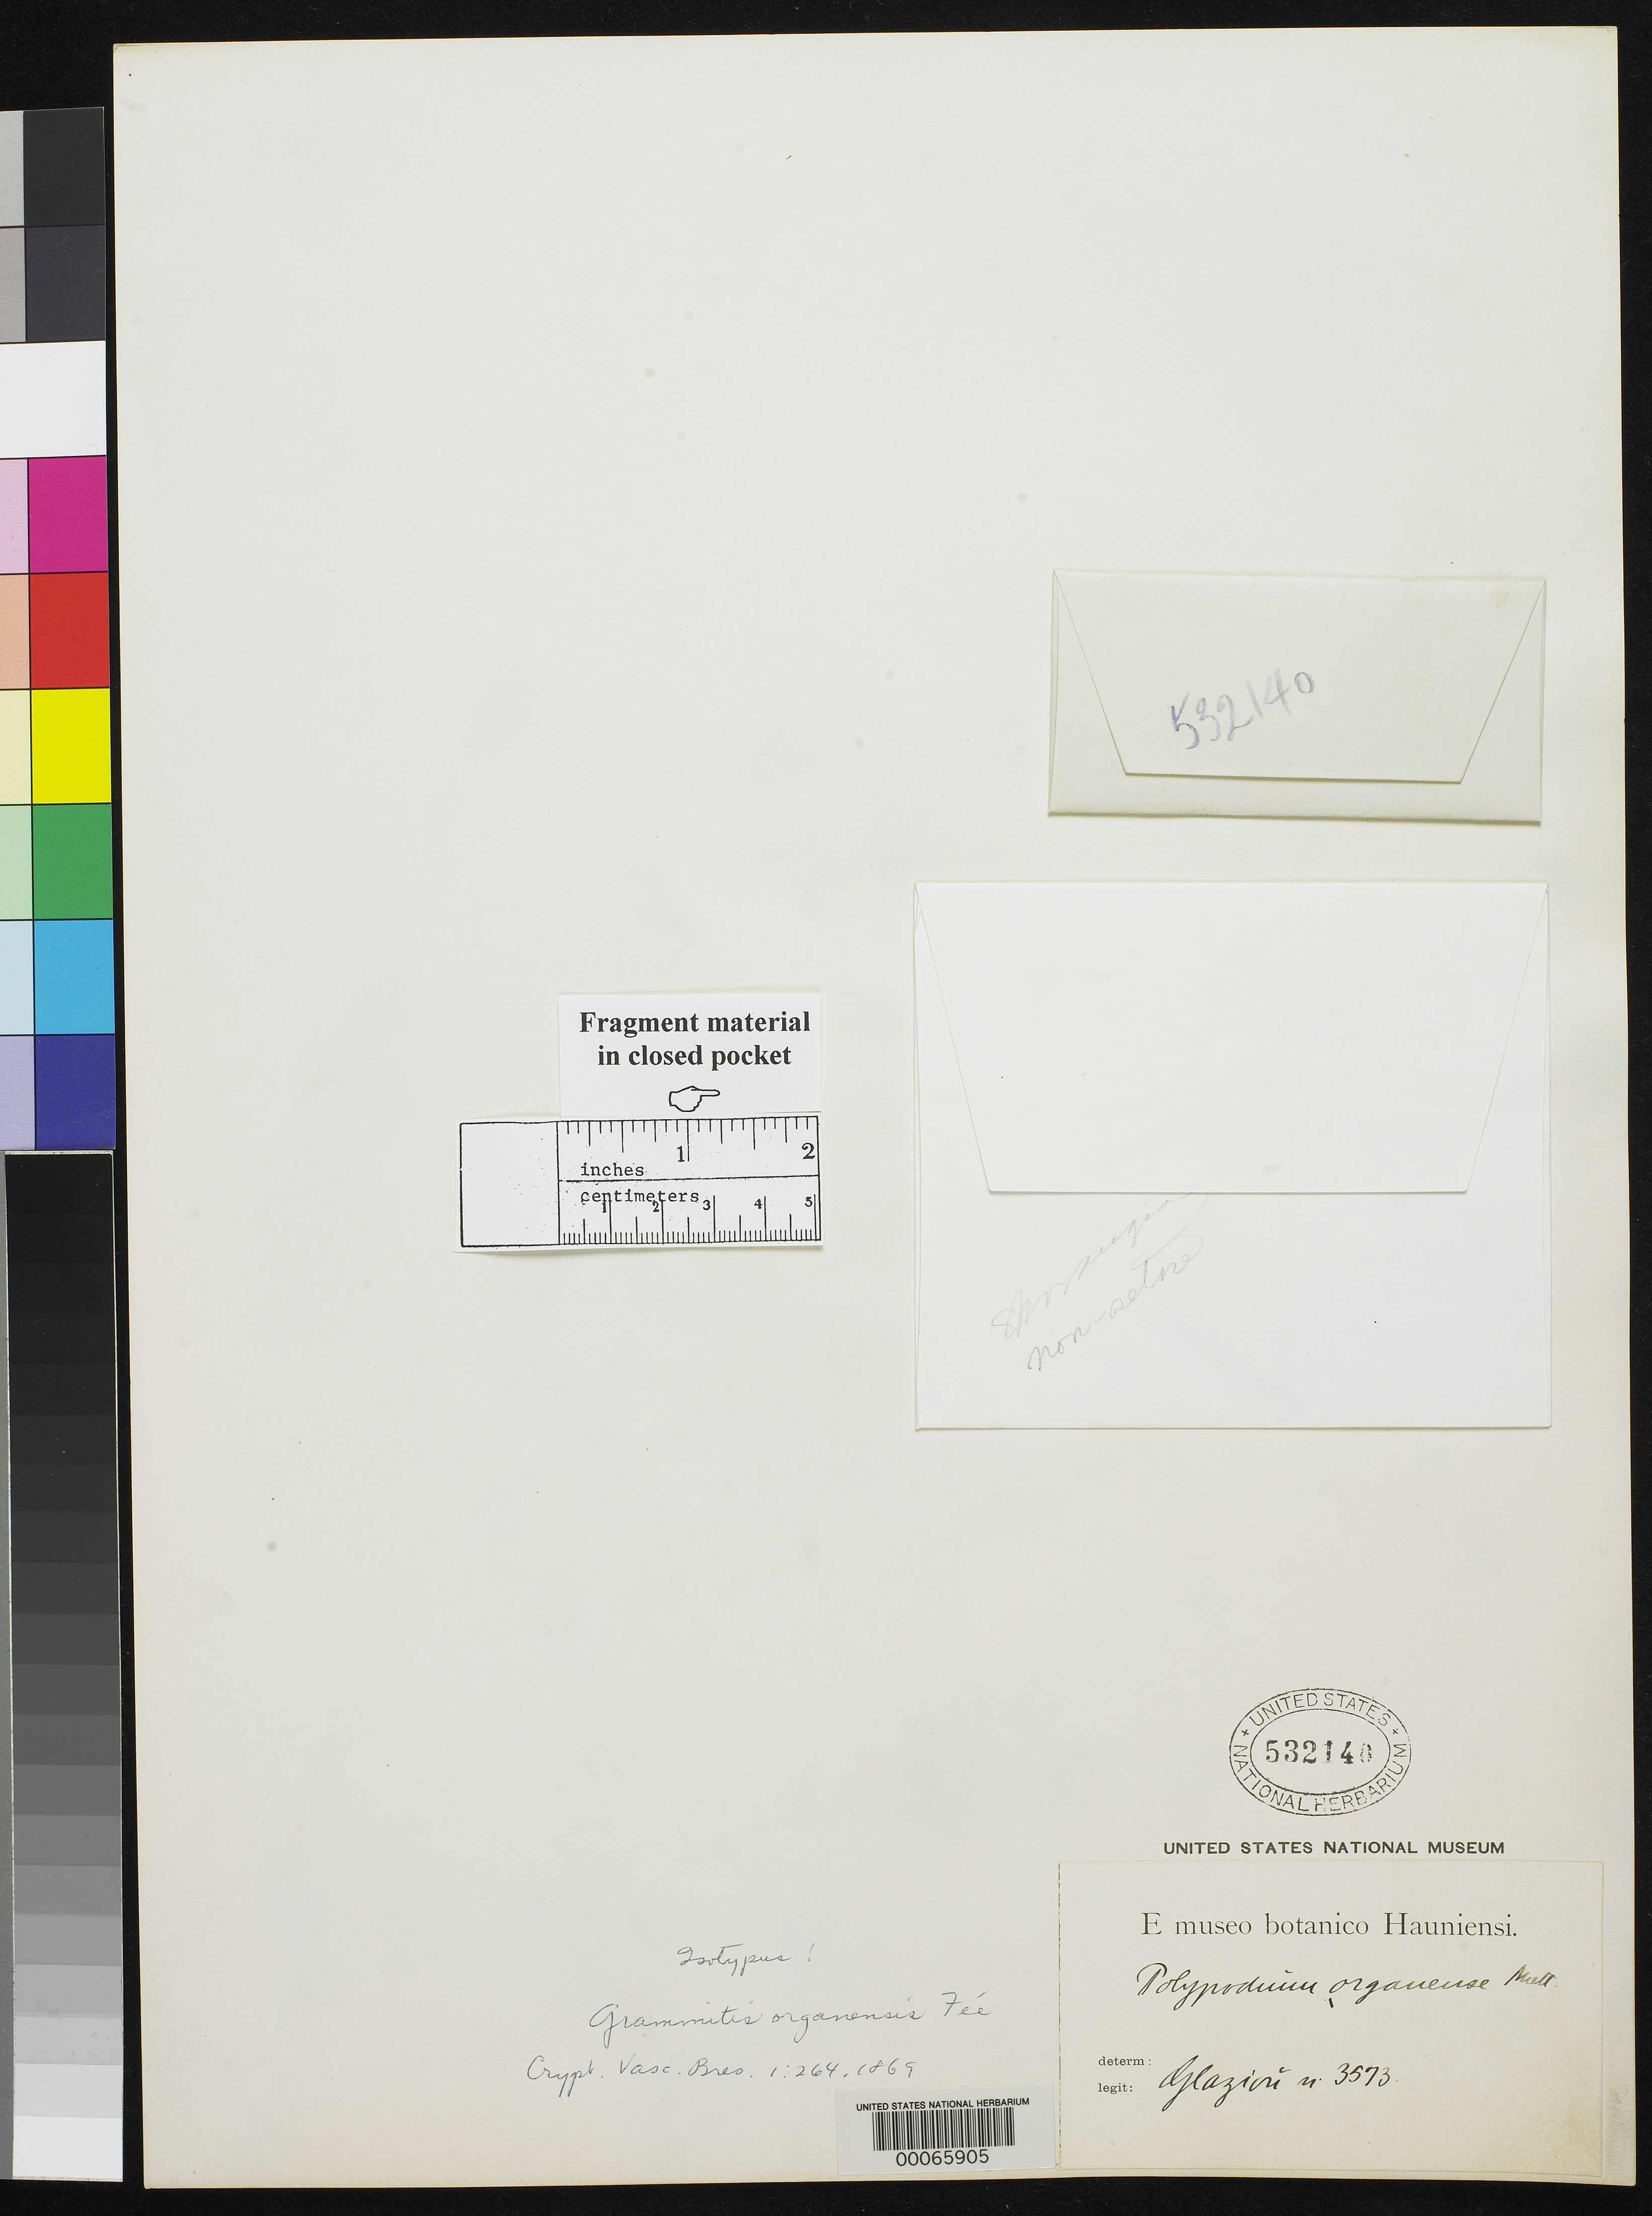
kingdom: Plantae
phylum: Tracheophyta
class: Polypodiopsida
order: Polypodiales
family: Polypodiaceae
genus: Grammitis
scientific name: Grammitis organensis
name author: Fée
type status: Type Fragment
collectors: A. F. M. Glaziou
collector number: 3573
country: Brazil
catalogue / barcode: US 532140